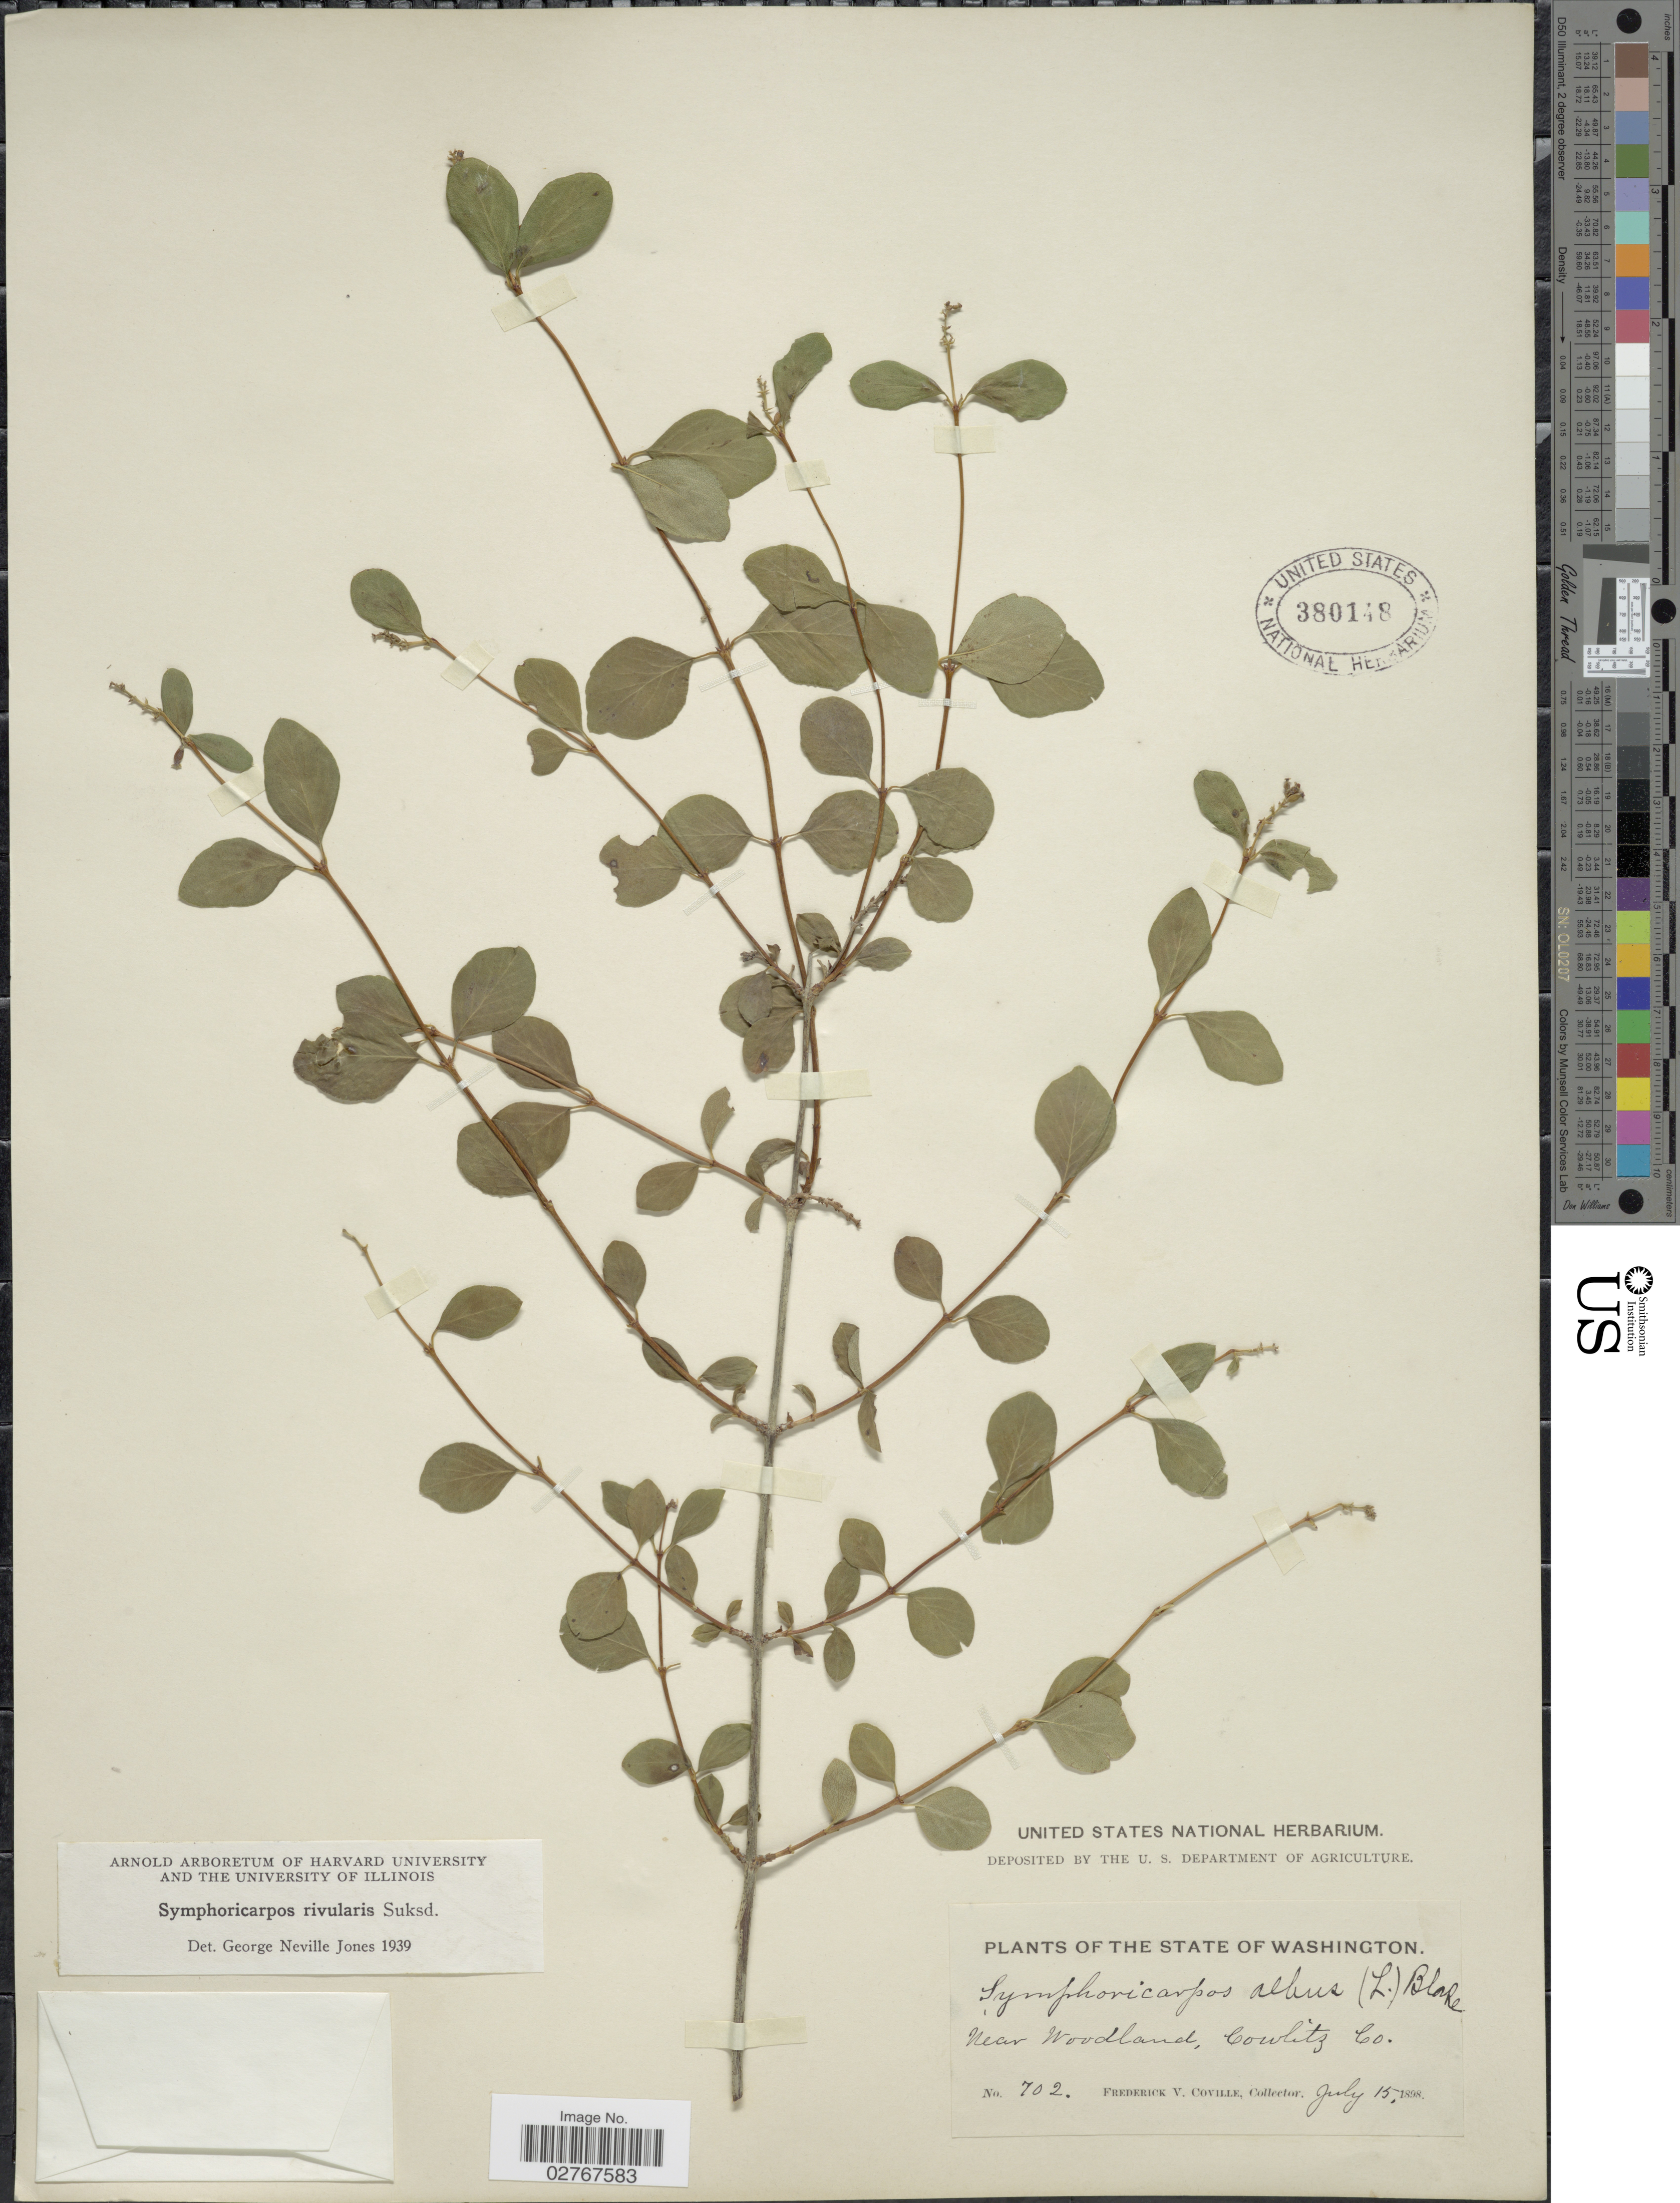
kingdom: Plantae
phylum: Tracheophyta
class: Magnoliopsida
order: Dipsacales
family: Caprifoliaceae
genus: Symphoricarpos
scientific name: Symphoricarpos rivularis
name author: Suksd.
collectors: F. V. Coville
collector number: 702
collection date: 1898-07-15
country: United States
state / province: Washington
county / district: Cowlitz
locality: The State of Washington, Near Woodland, Cowlitz Co.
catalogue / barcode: US 380148